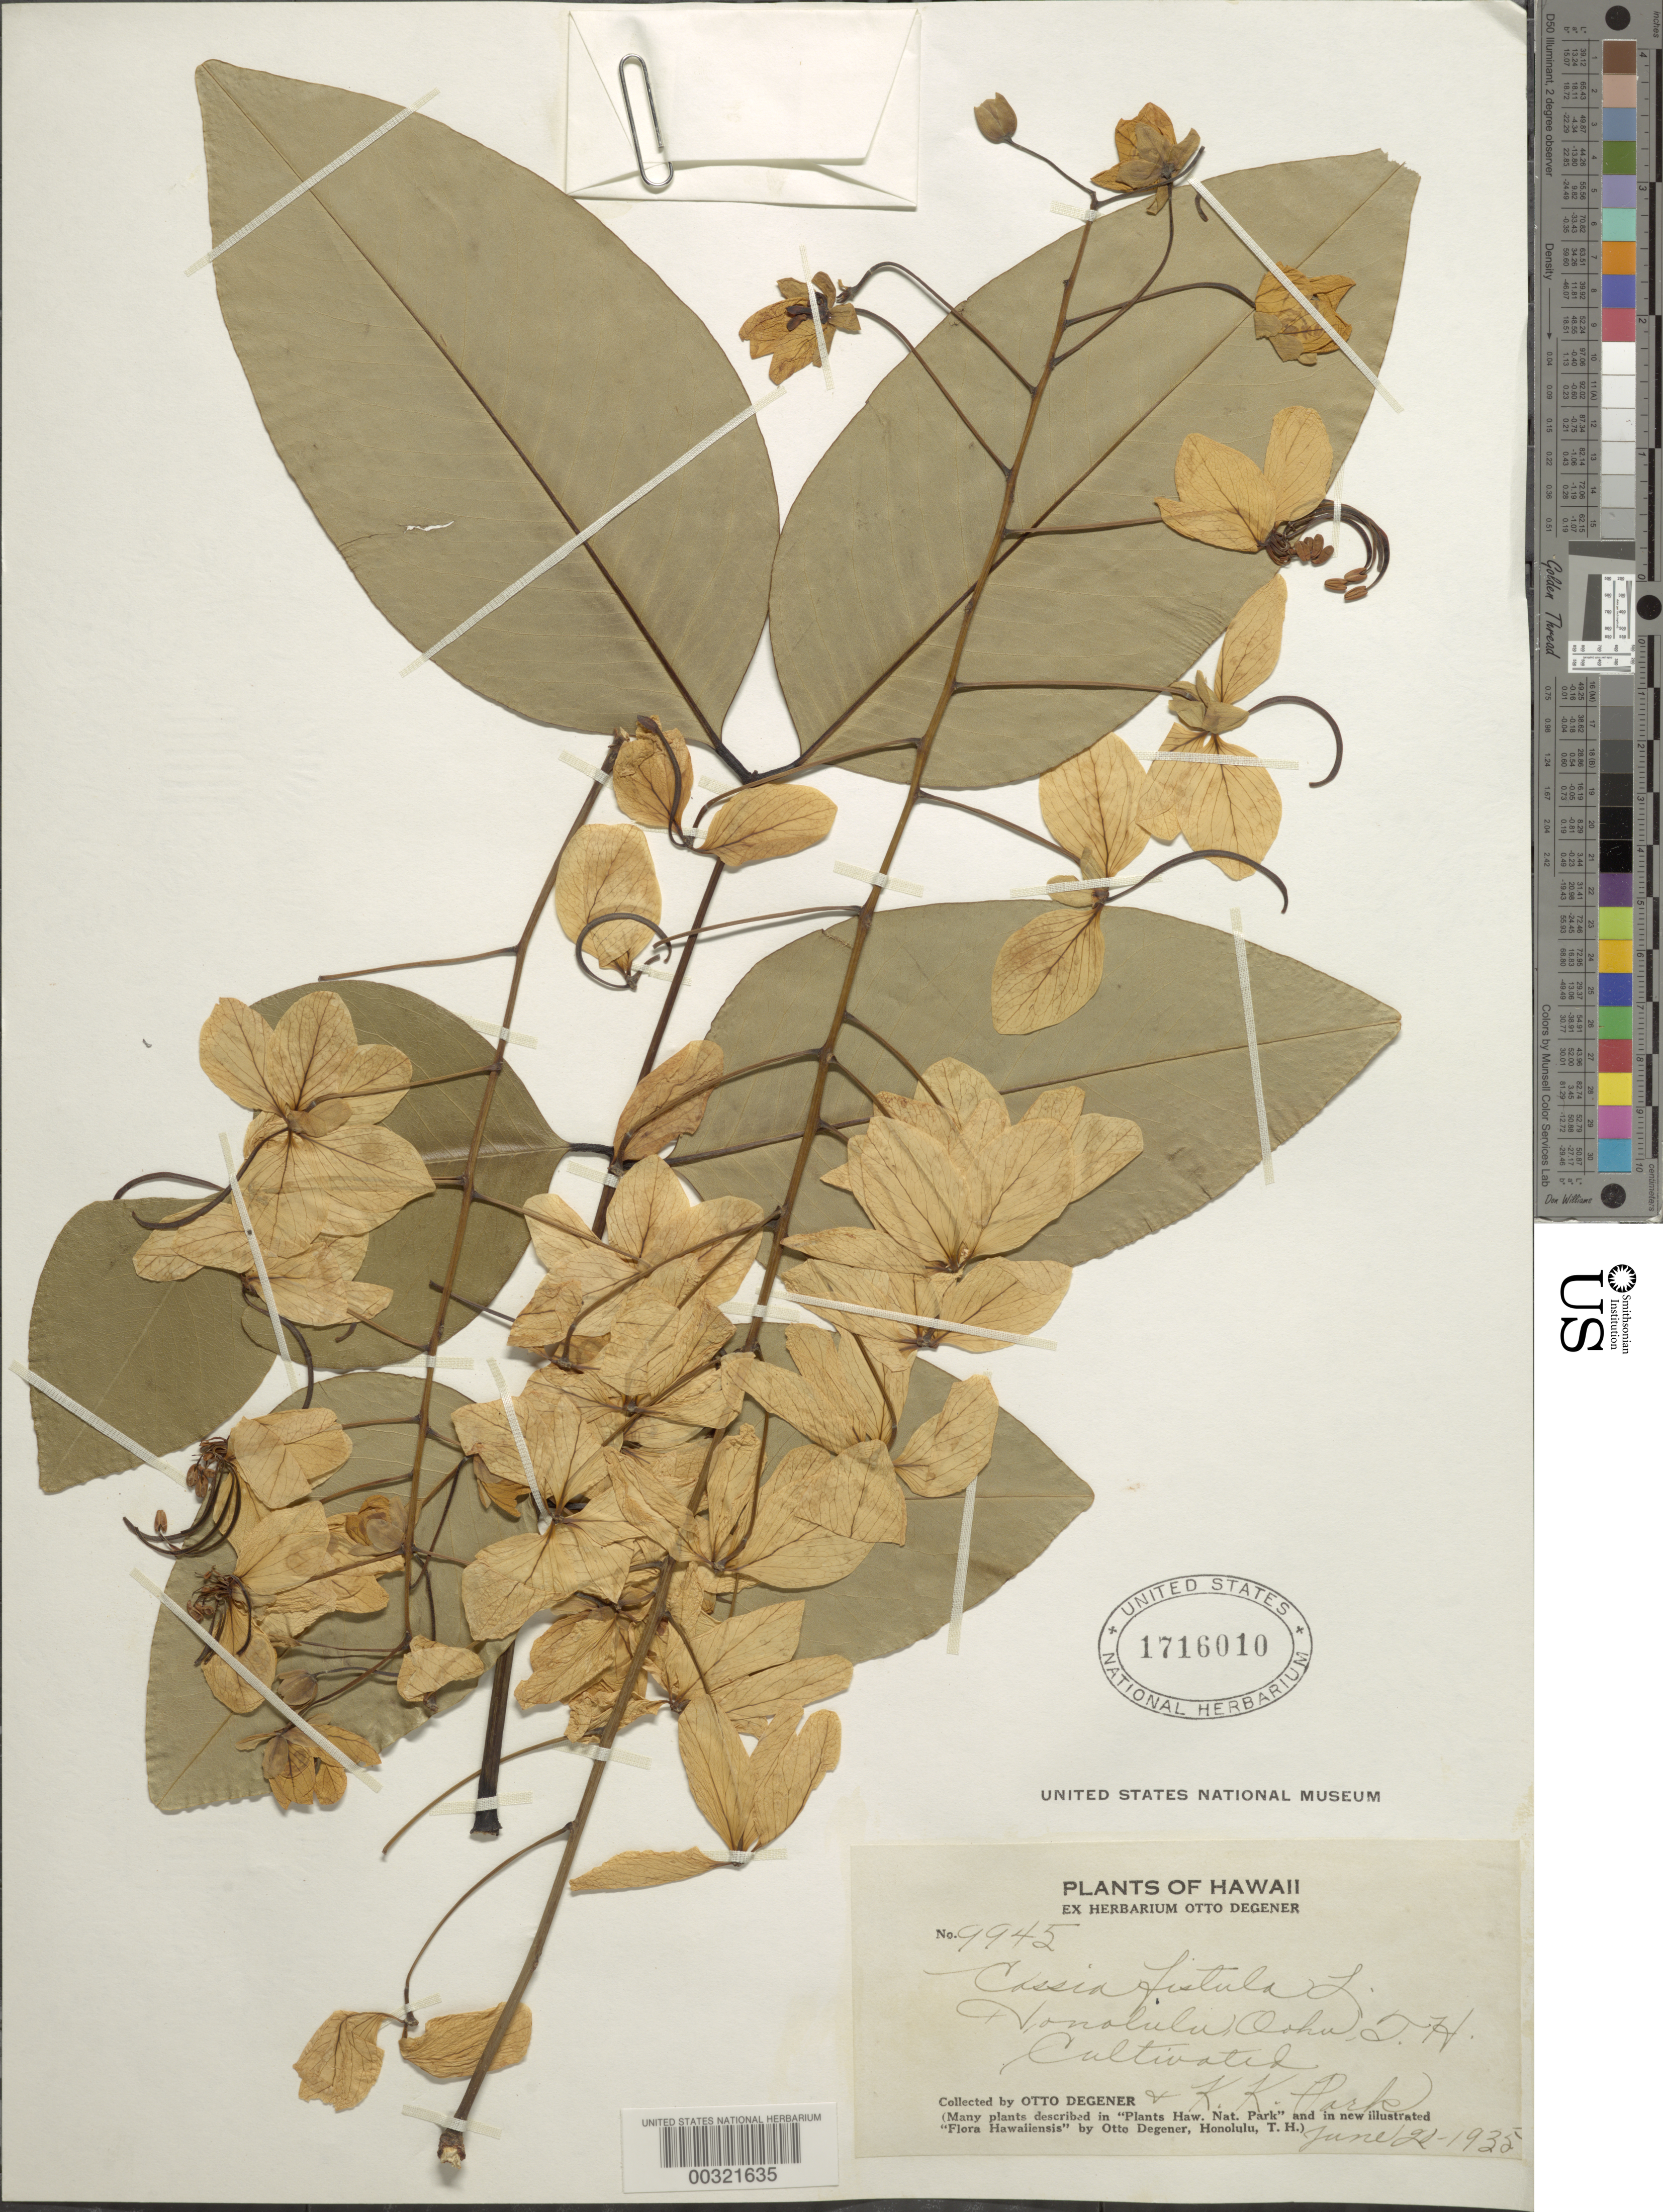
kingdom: Plantae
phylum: Tracheophyta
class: Magnoliopsida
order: Fabales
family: Fabaceae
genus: Cassia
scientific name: Cassia fistula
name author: L.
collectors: O. Degener & K. Park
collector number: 9945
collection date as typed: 20 Jun 1935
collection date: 1935-06-20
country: United States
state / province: Hawaii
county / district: Honolulu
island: Oahu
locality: Honolulu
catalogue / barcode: US 1716010